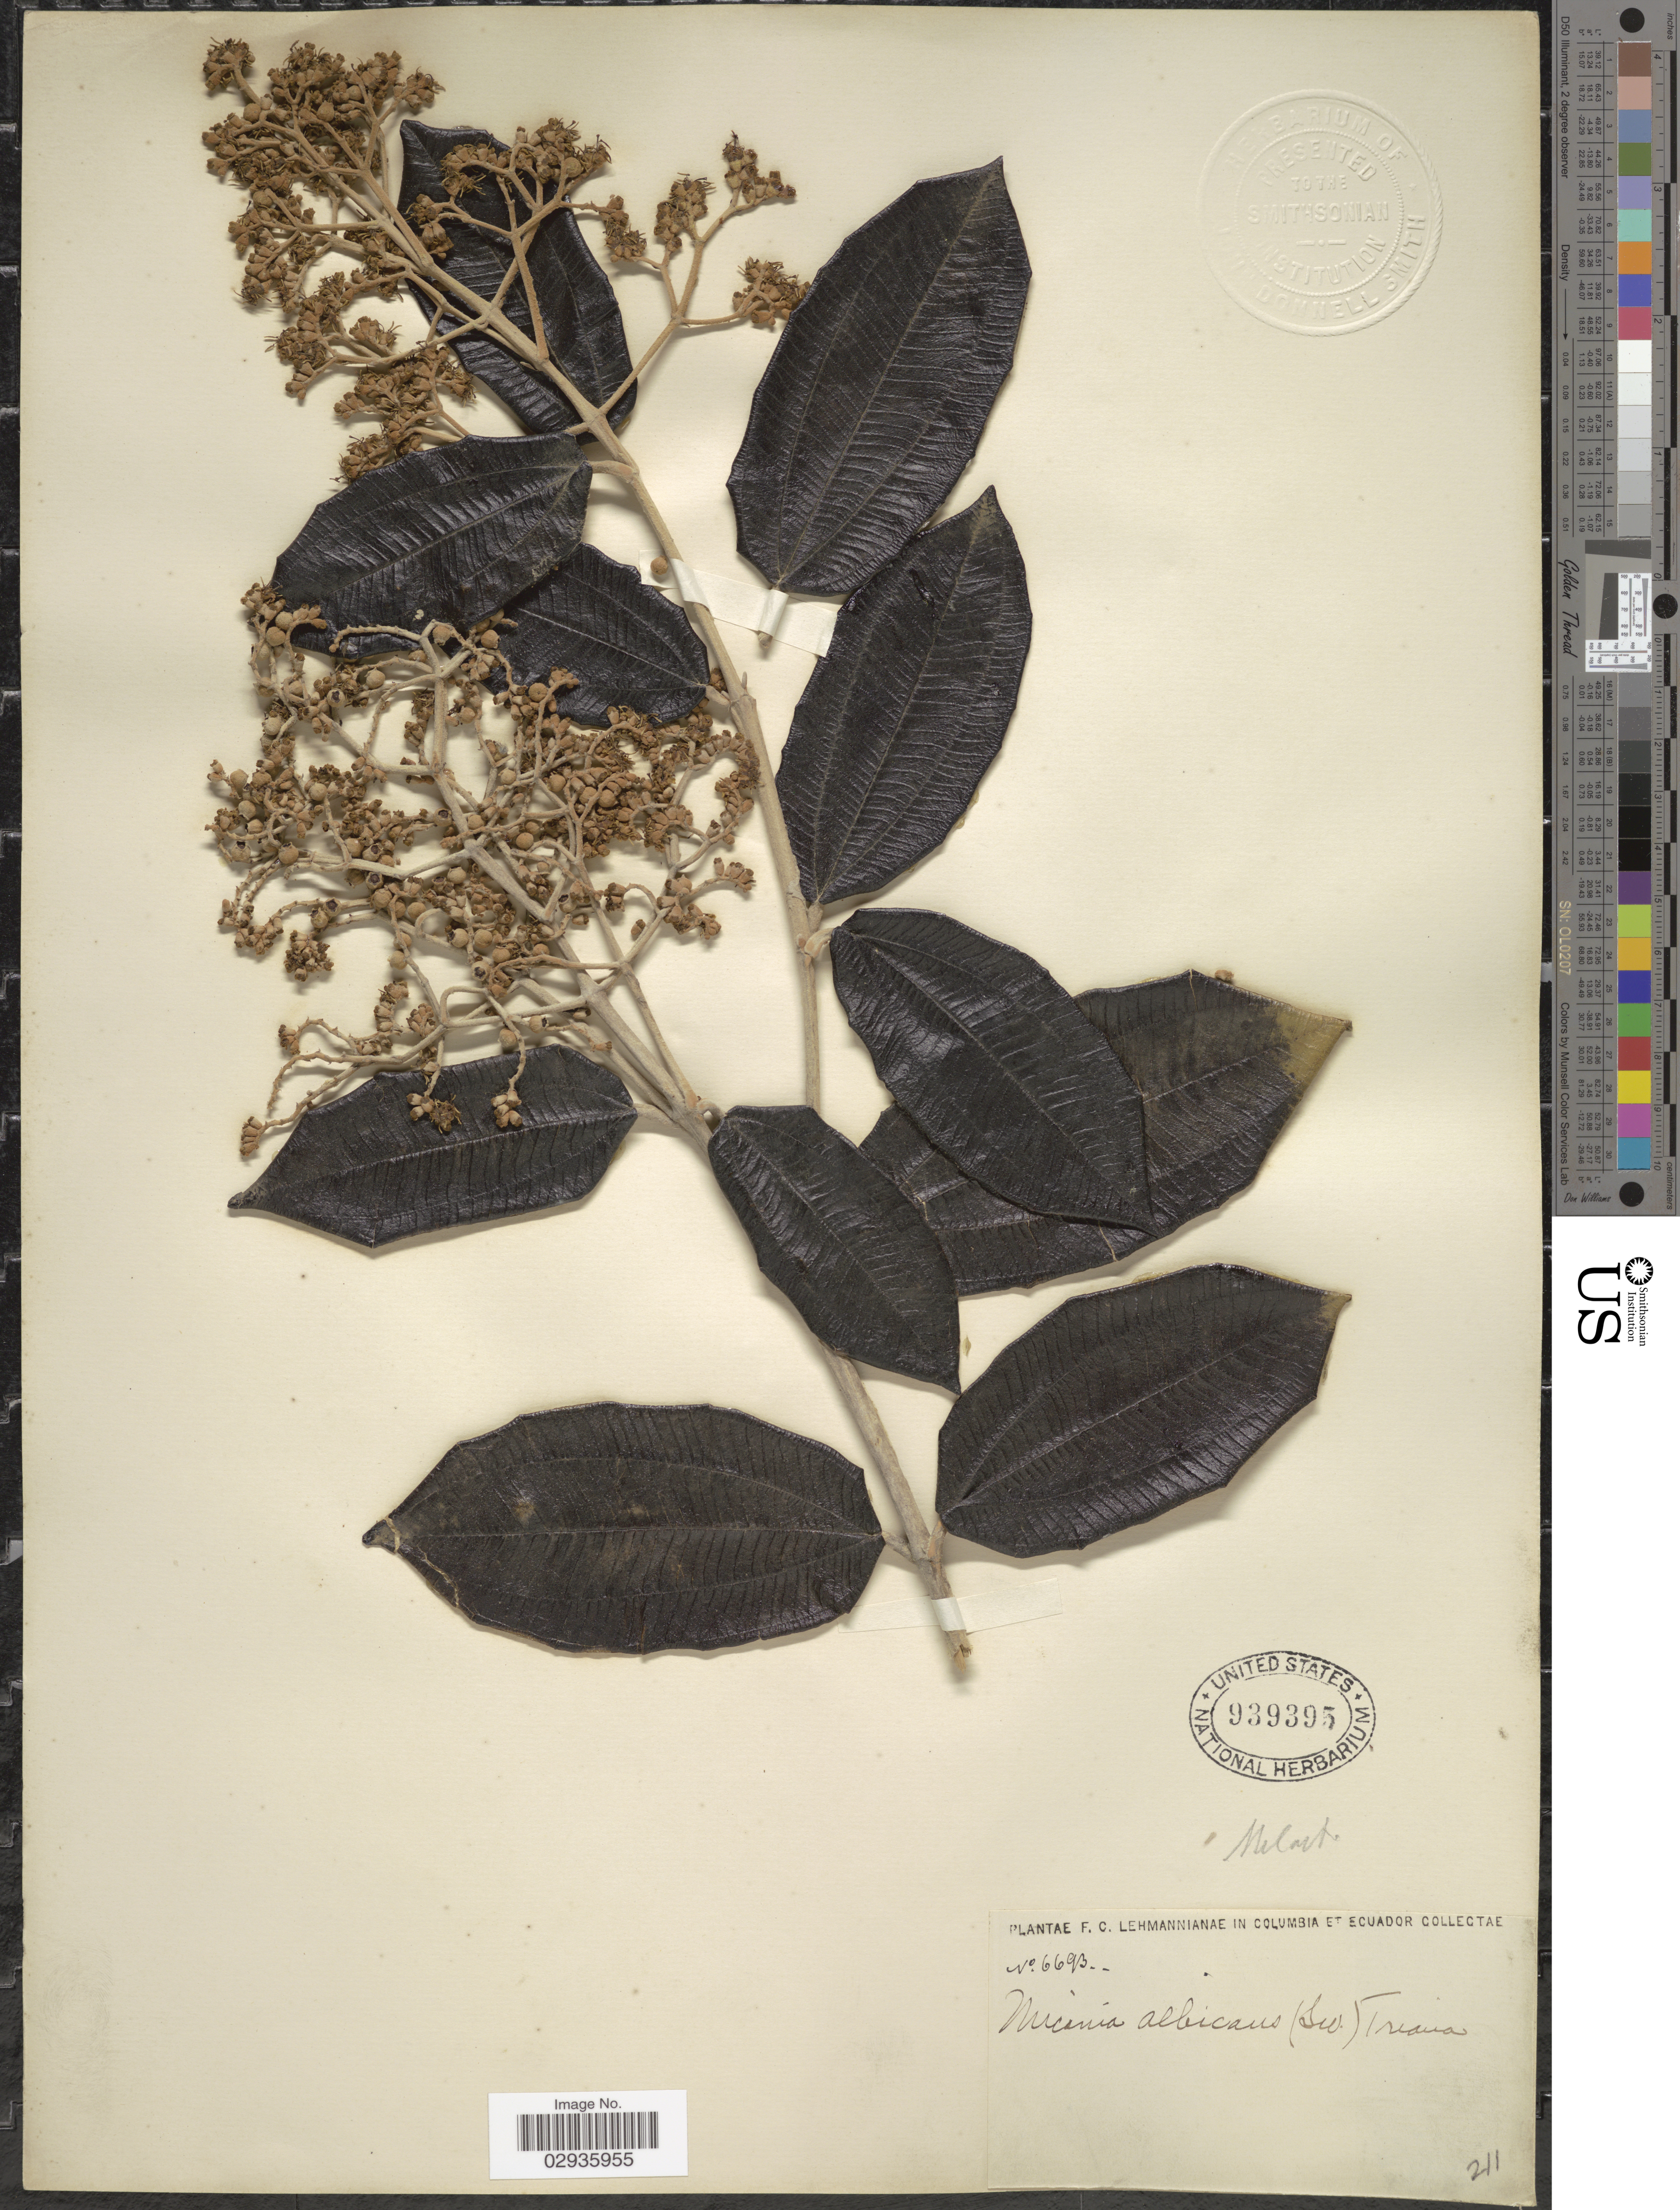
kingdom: Plantae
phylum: Tracheophyta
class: Magnoliopsida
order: Myrtales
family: Melastomataceae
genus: Miconia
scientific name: Miconia albicans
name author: (Sw.) Steud.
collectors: F. C. Lehmann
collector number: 6693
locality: Columbia et Ecuador.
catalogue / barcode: US 939395